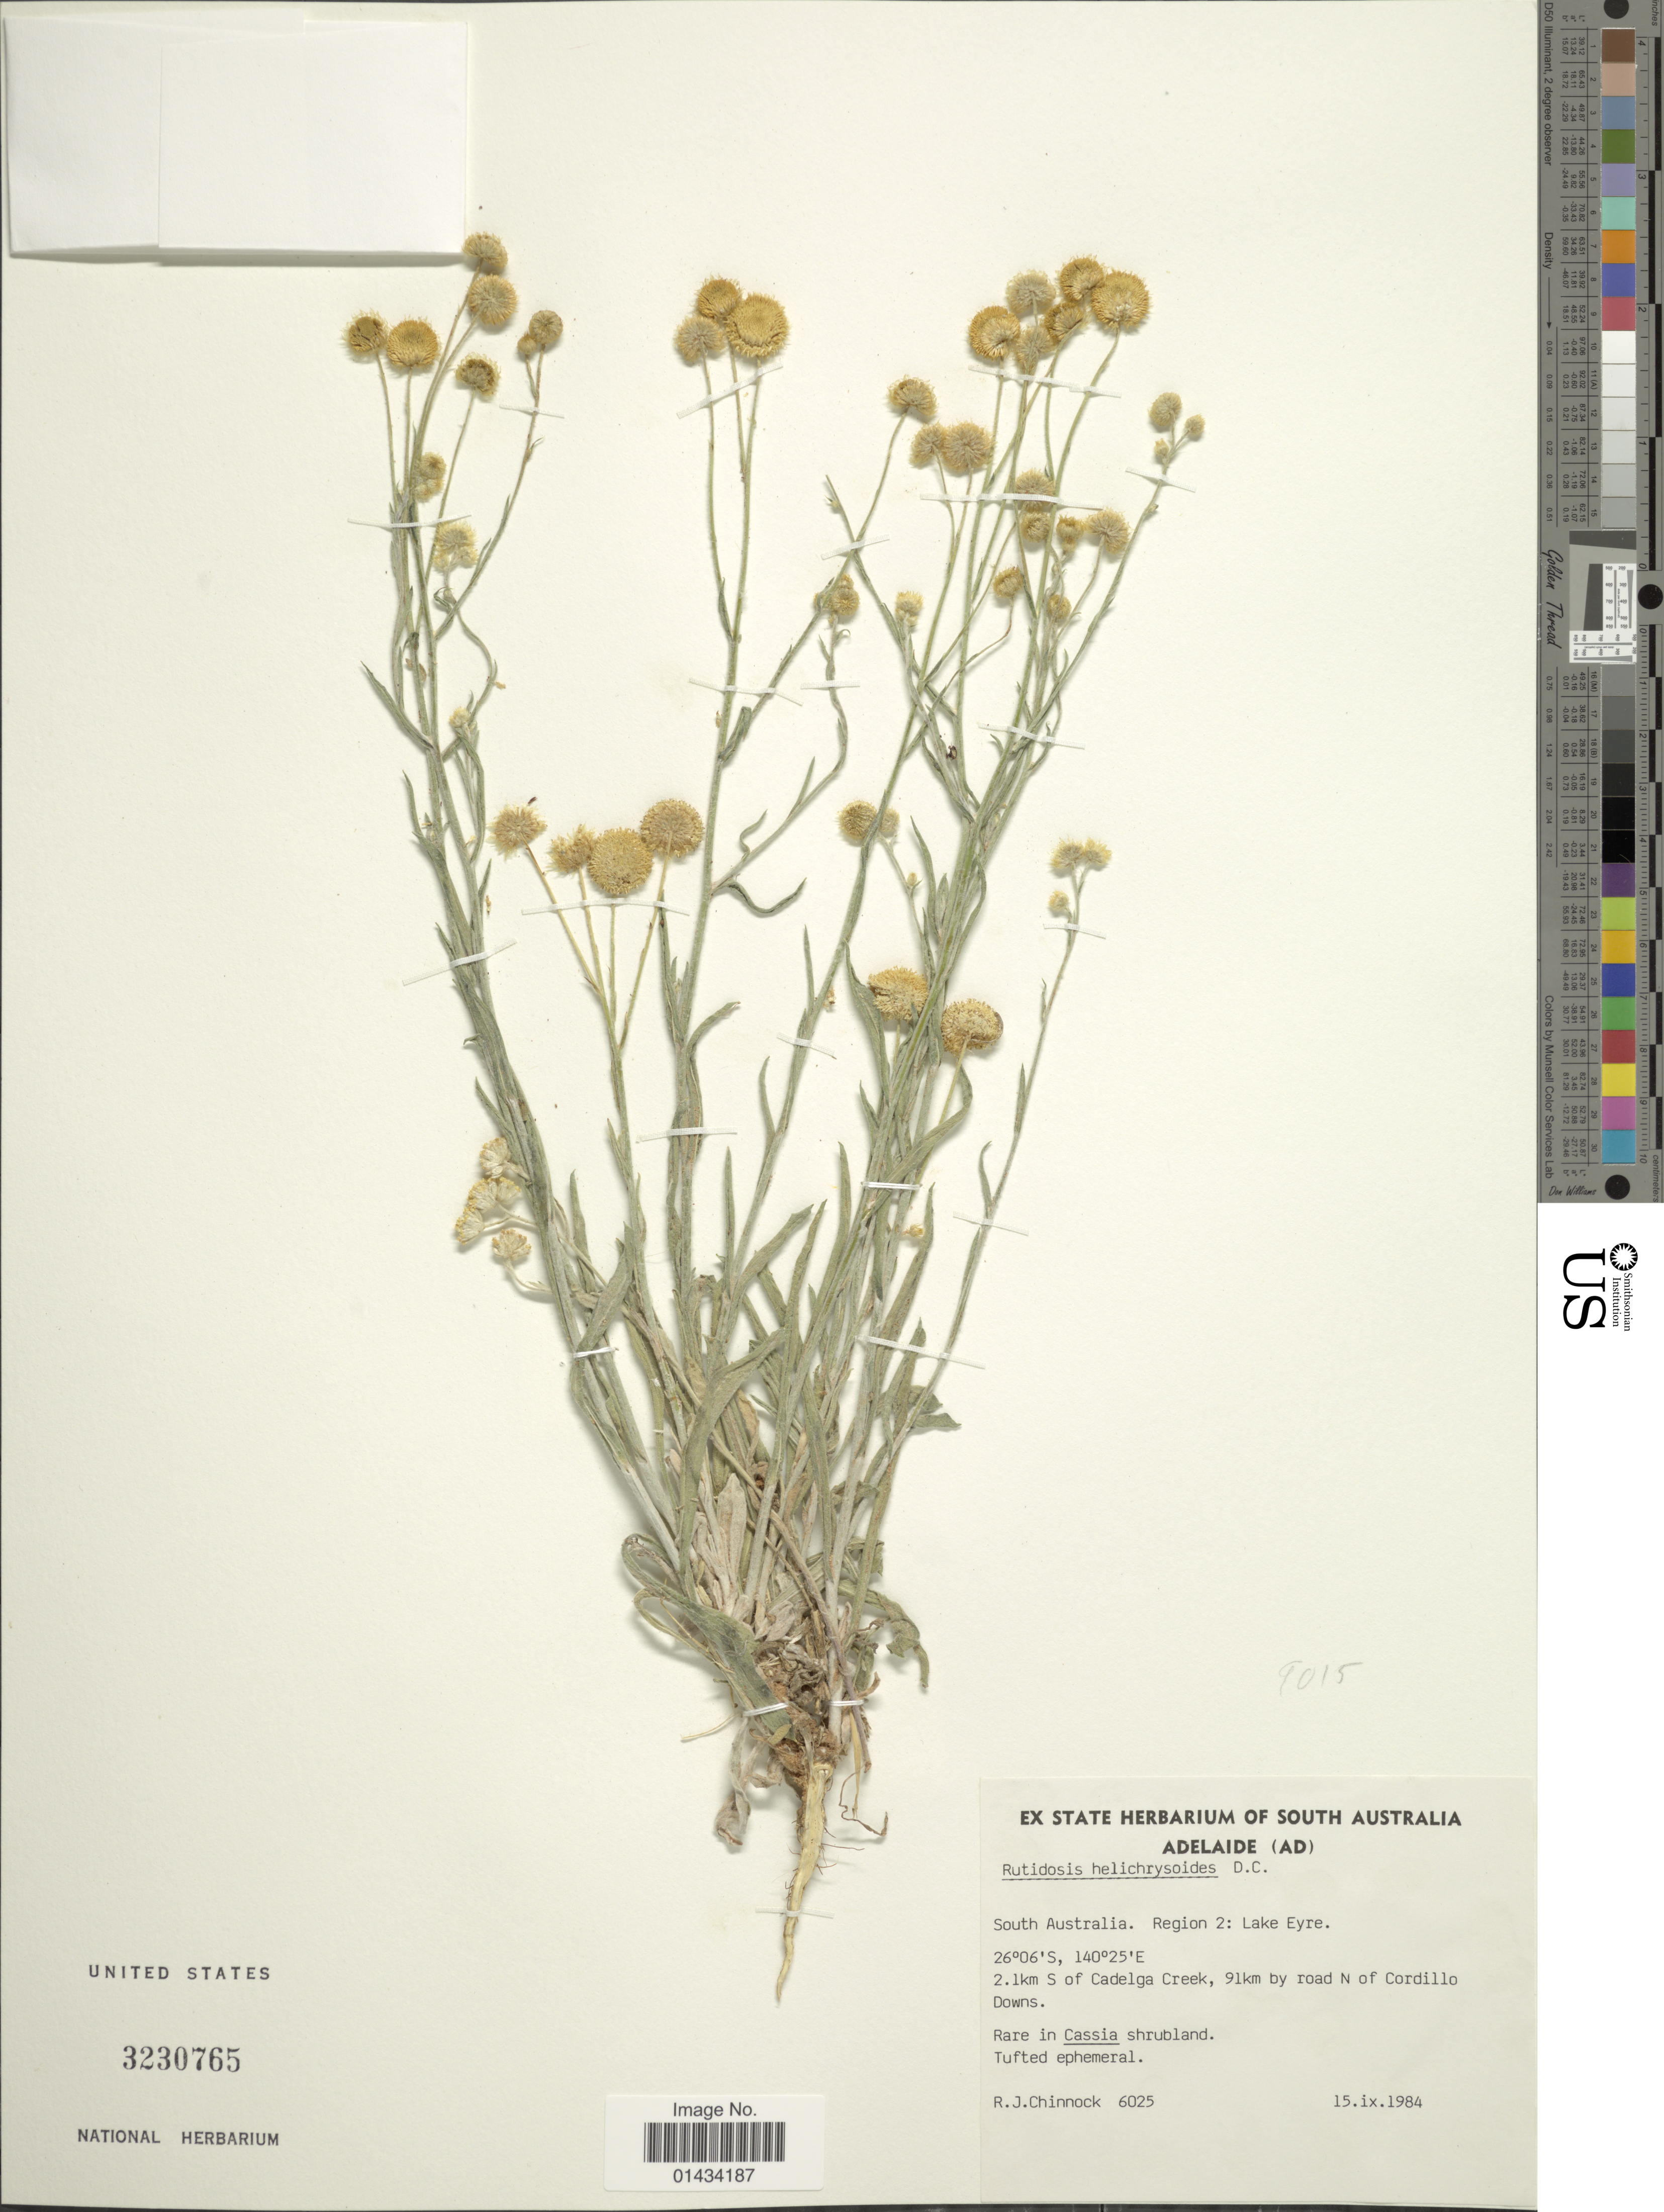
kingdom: Plantae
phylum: Tracheophyta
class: Magnoliopsida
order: Asterales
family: Asteraceae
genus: Rutidosis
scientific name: Rutidosis helichrysoides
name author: DC.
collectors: R. J. Chinnock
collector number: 6025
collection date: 1984-09-15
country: Australia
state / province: South Australia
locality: Region 2: Lake Eyra, 2.1 km S of Cadelga Creek, 91km by road N of Cordillo Downs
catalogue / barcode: US 3230765